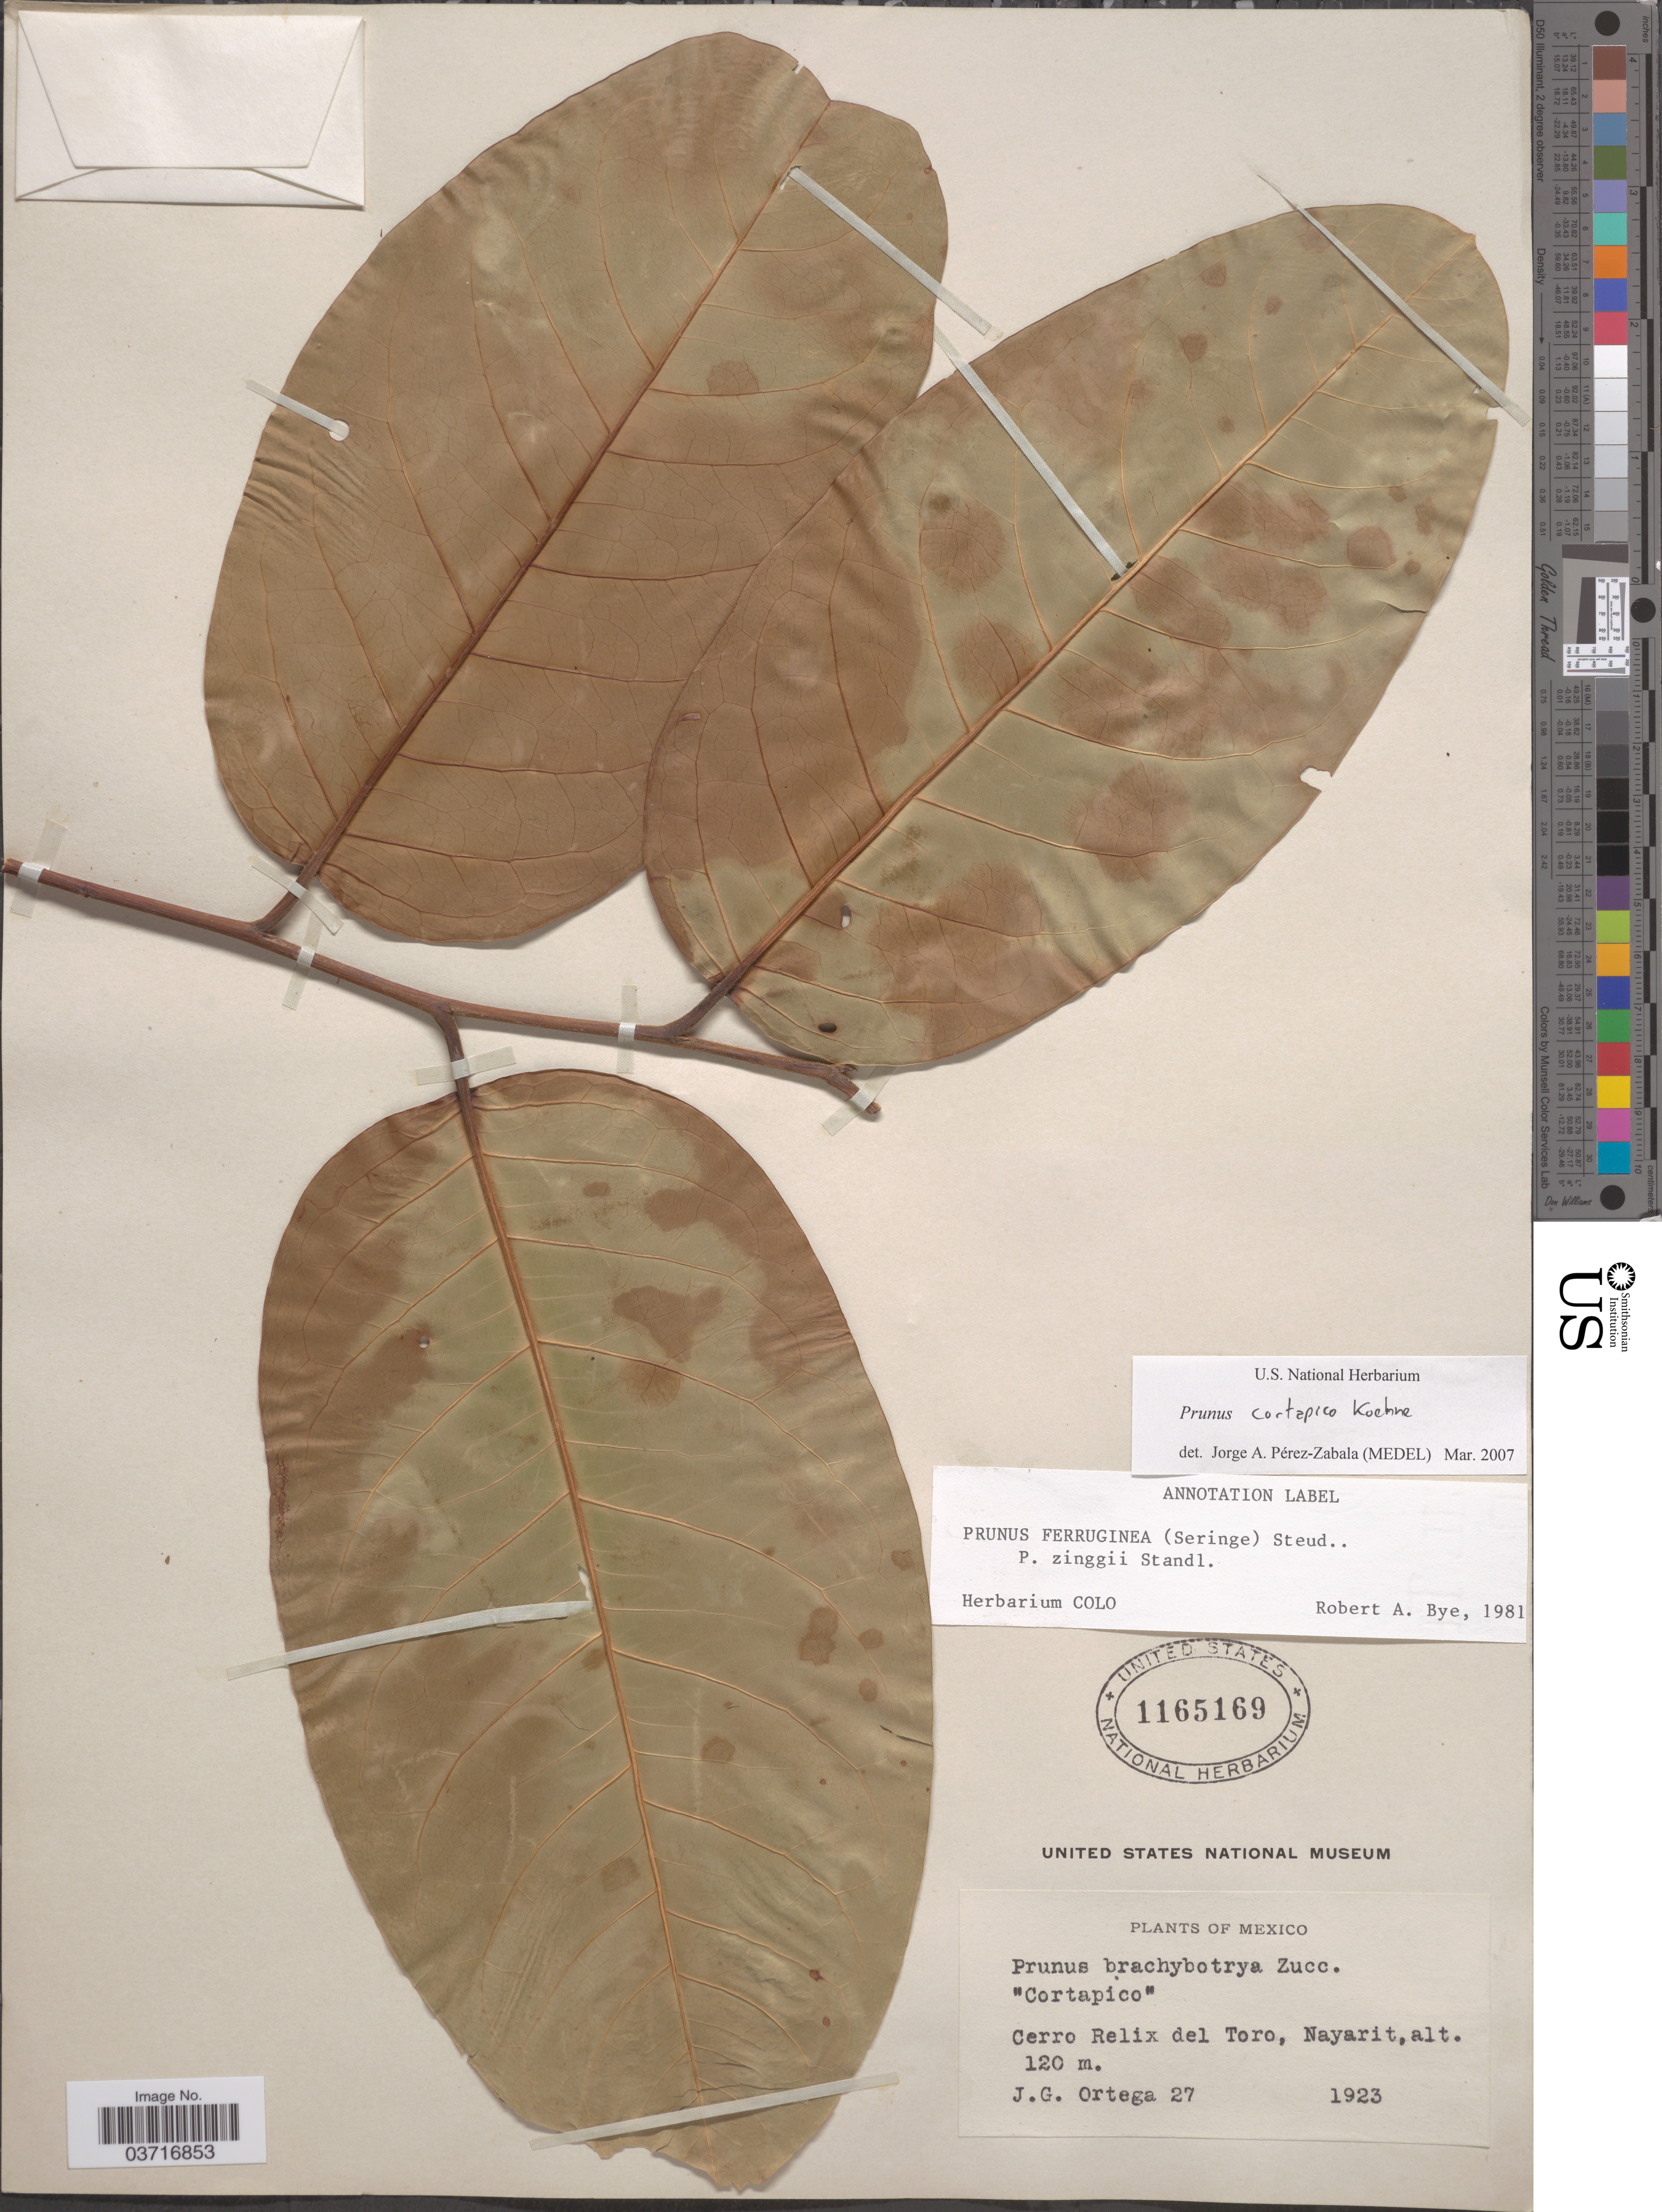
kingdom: Plantae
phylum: Tracheophyta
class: Magnoliopsida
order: Rosales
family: Rosaceae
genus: Prunus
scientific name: Prunus cortapico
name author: Kerber ex Koehne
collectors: J. Ortega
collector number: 27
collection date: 1923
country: Mexico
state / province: Nayarit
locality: Cerro Relix del Toro.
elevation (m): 120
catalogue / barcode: US 1165169